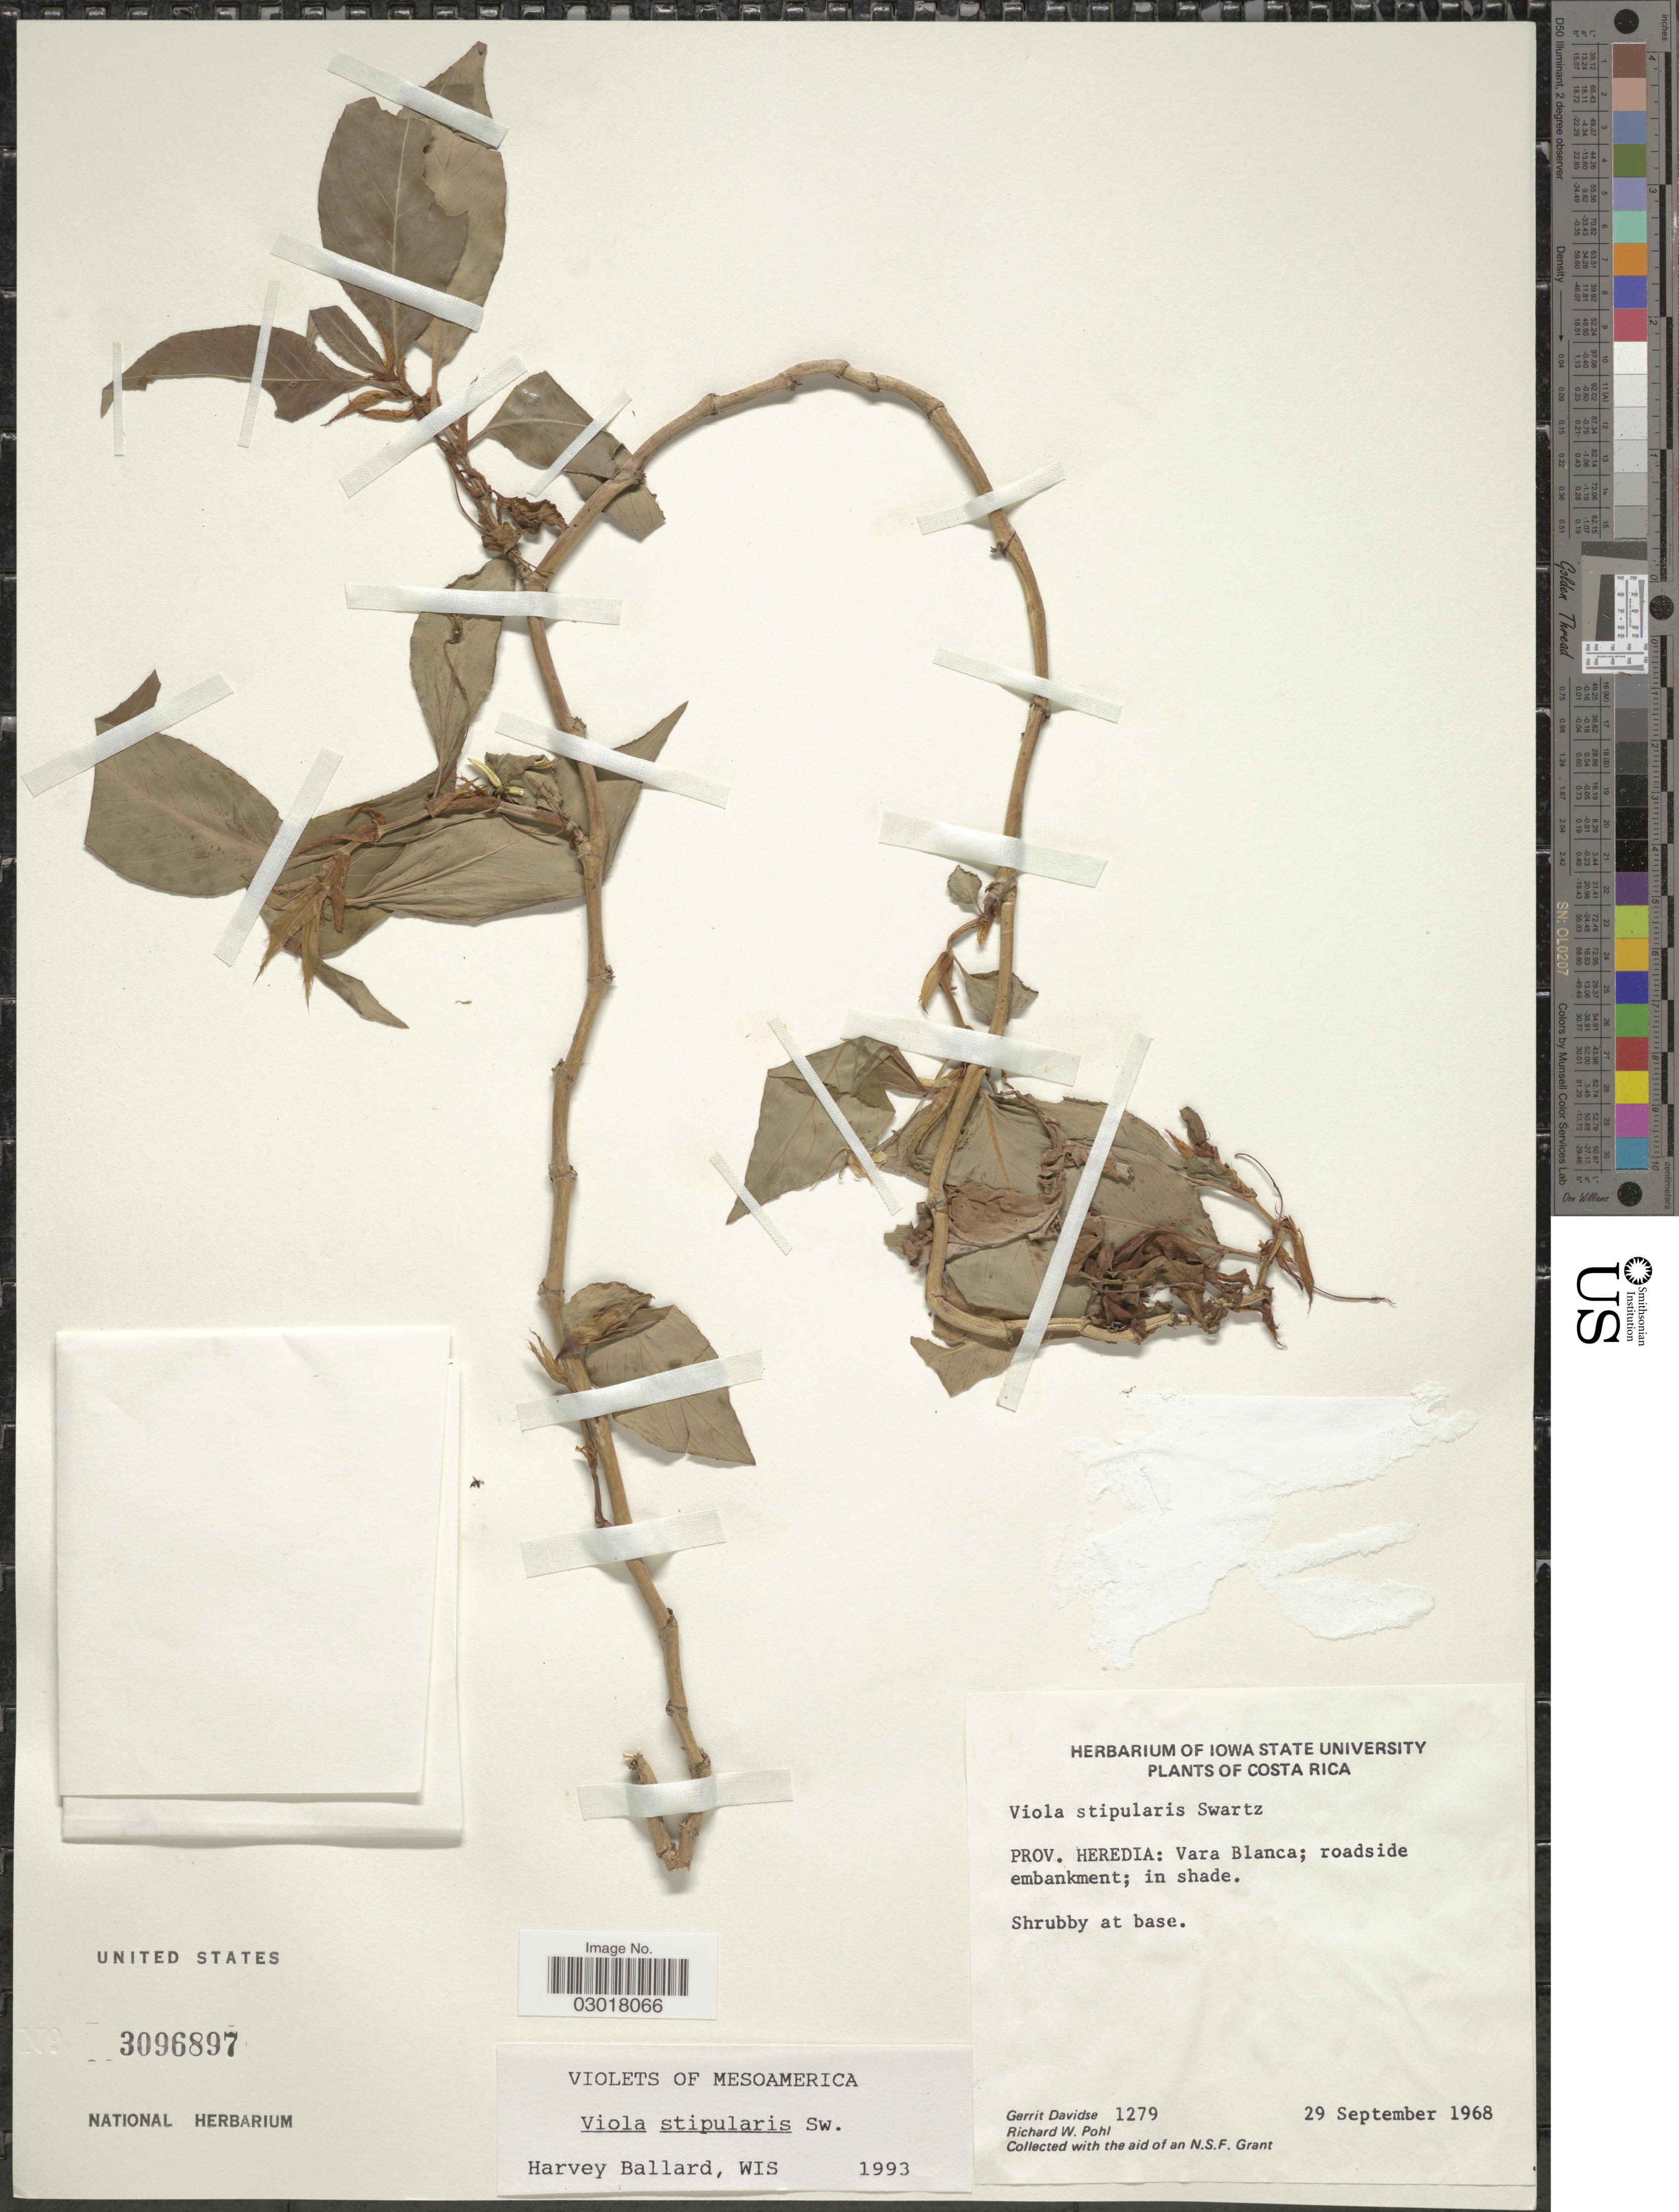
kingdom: Plantae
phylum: Tracheophyta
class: Magnoliopsida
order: Malpighiales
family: Violaceae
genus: Viola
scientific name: Viola stipularis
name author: Sw.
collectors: G. Davidse & R. W. Pohl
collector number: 1279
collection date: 1968-09-29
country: Costa Rica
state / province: Heredia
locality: Vara Blanca; roadside embankment.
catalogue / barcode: US 3096897